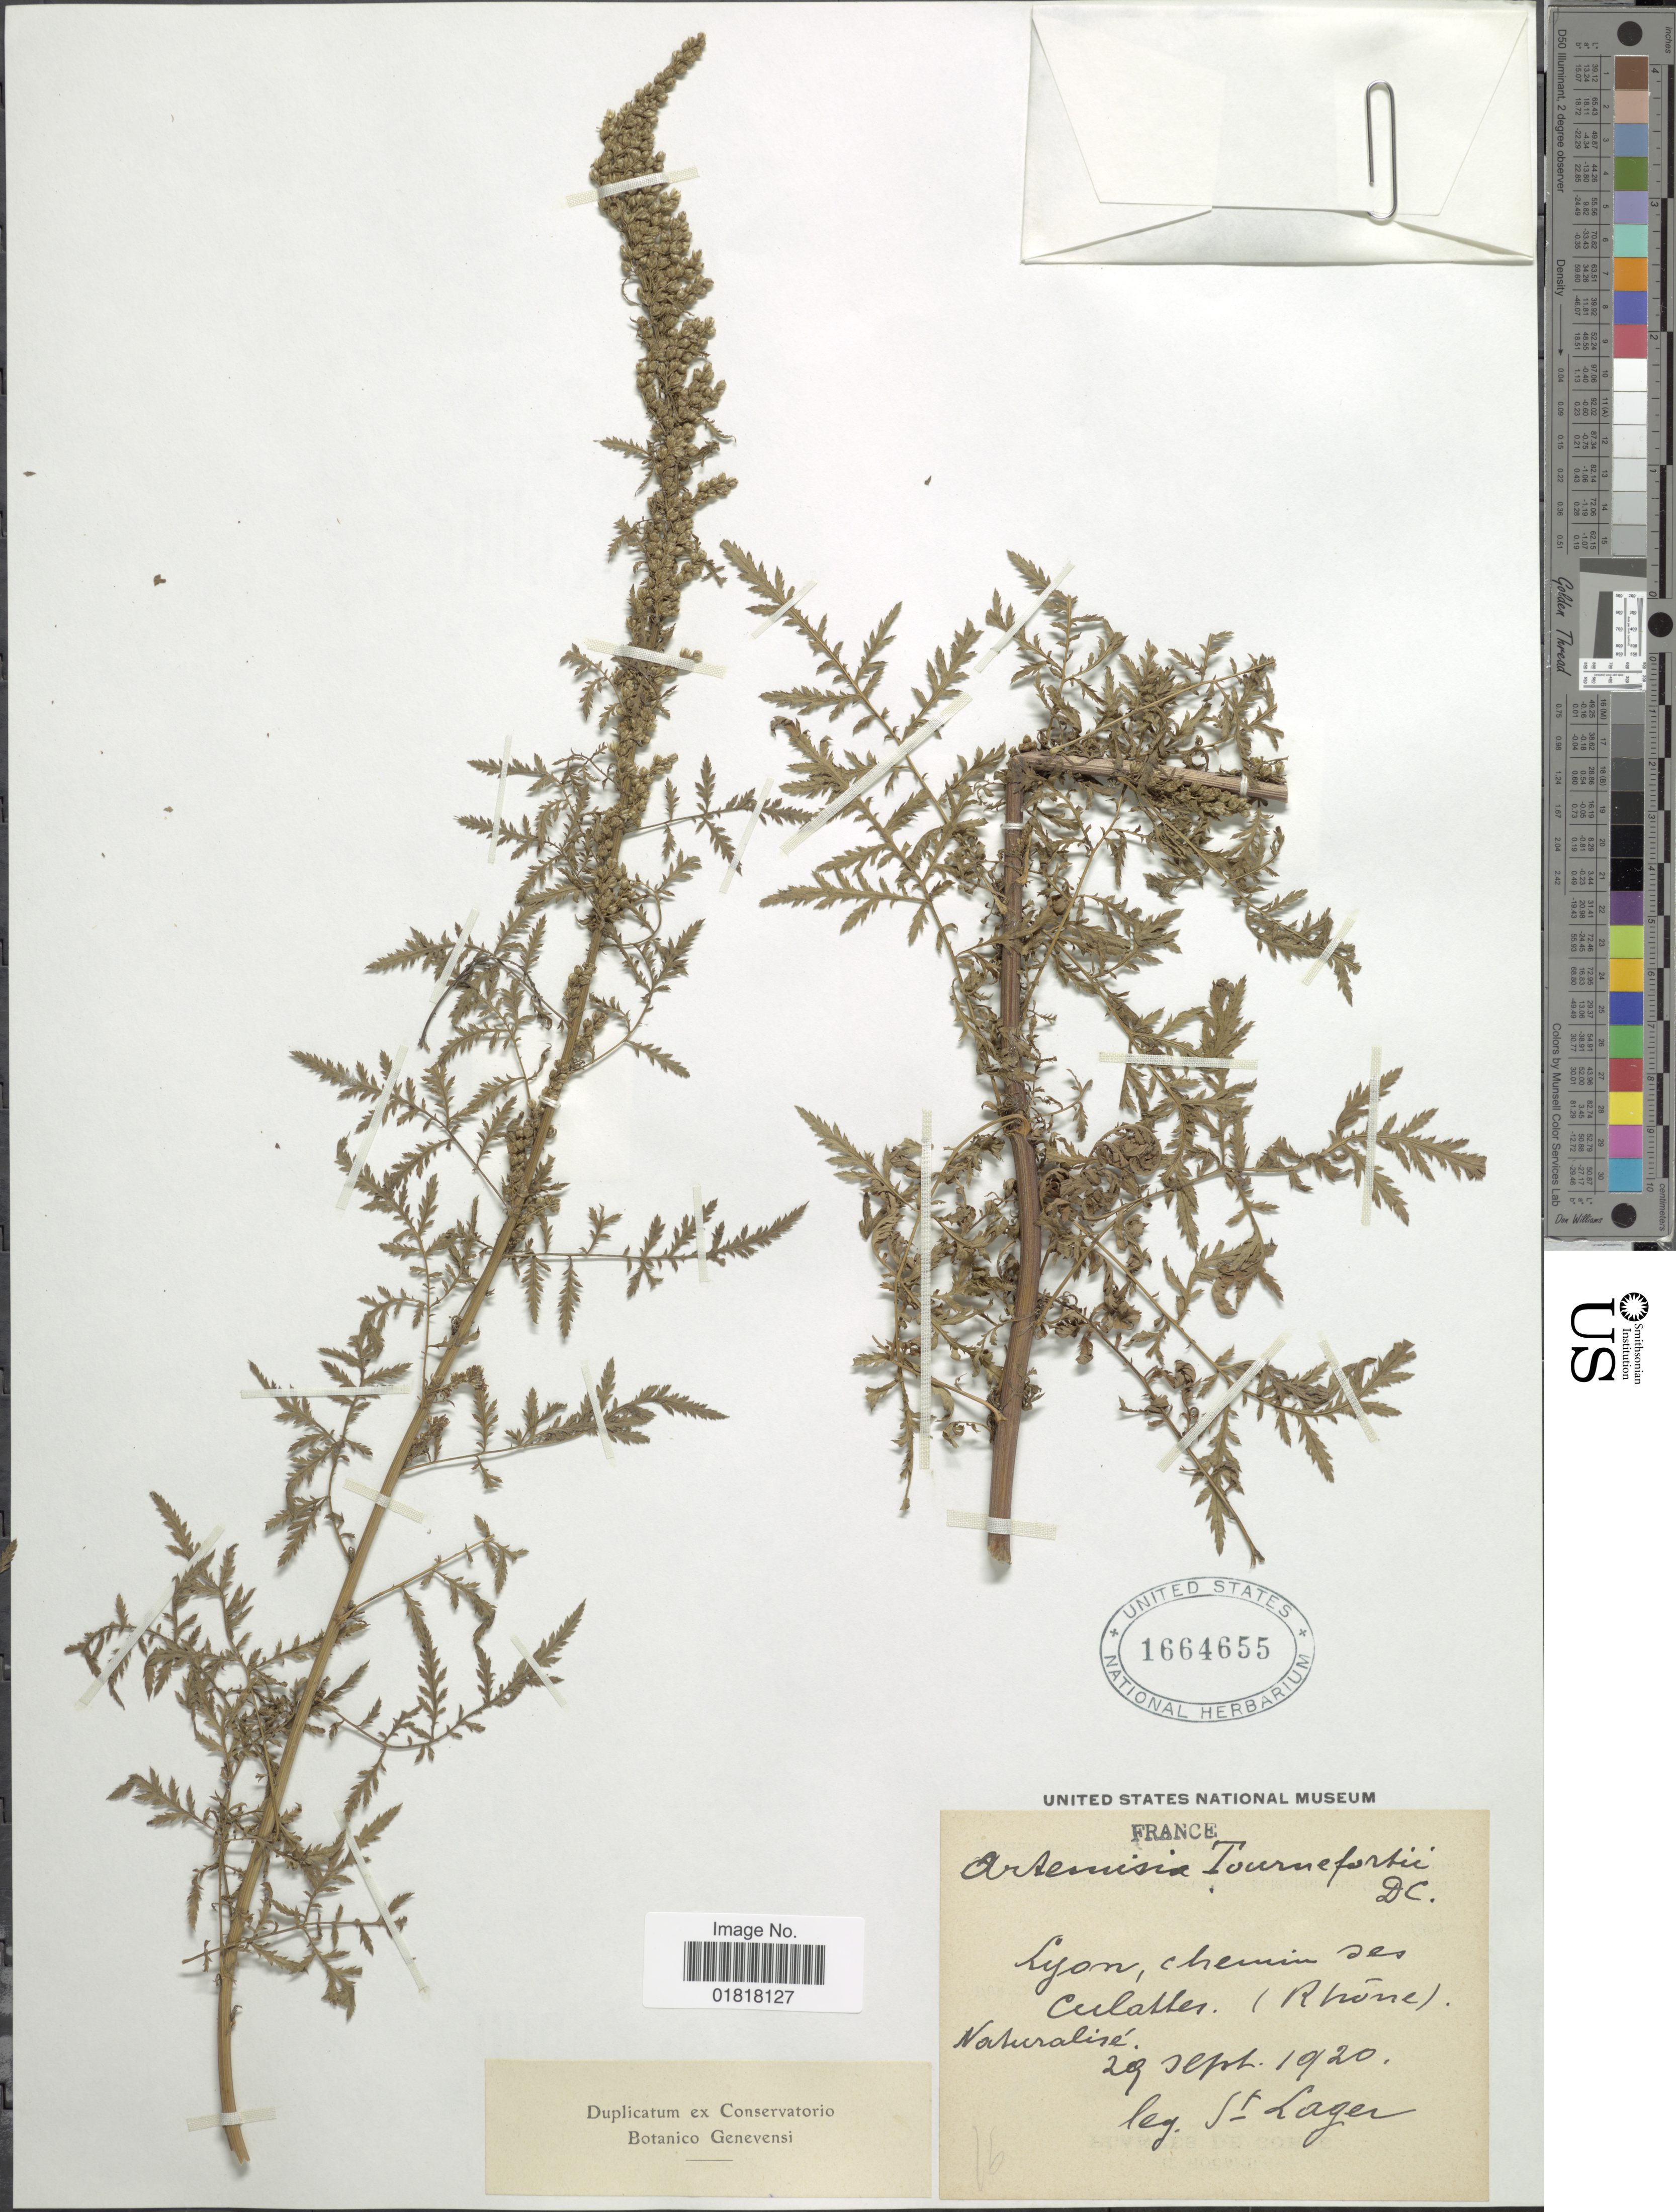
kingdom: Plantae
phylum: Tracheophyta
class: Magnoliopsida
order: Asterales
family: Asteraceae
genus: Artemisia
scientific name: Artemisia tournefortis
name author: Rchb.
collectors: -. St. Lager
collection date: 1920-09-29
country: France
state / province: Auvergne-Rhône-Alpes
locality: Luone, chemin ses Culatles (Rhöne), Naturalisé [interpreted]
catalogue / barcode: US 1664655